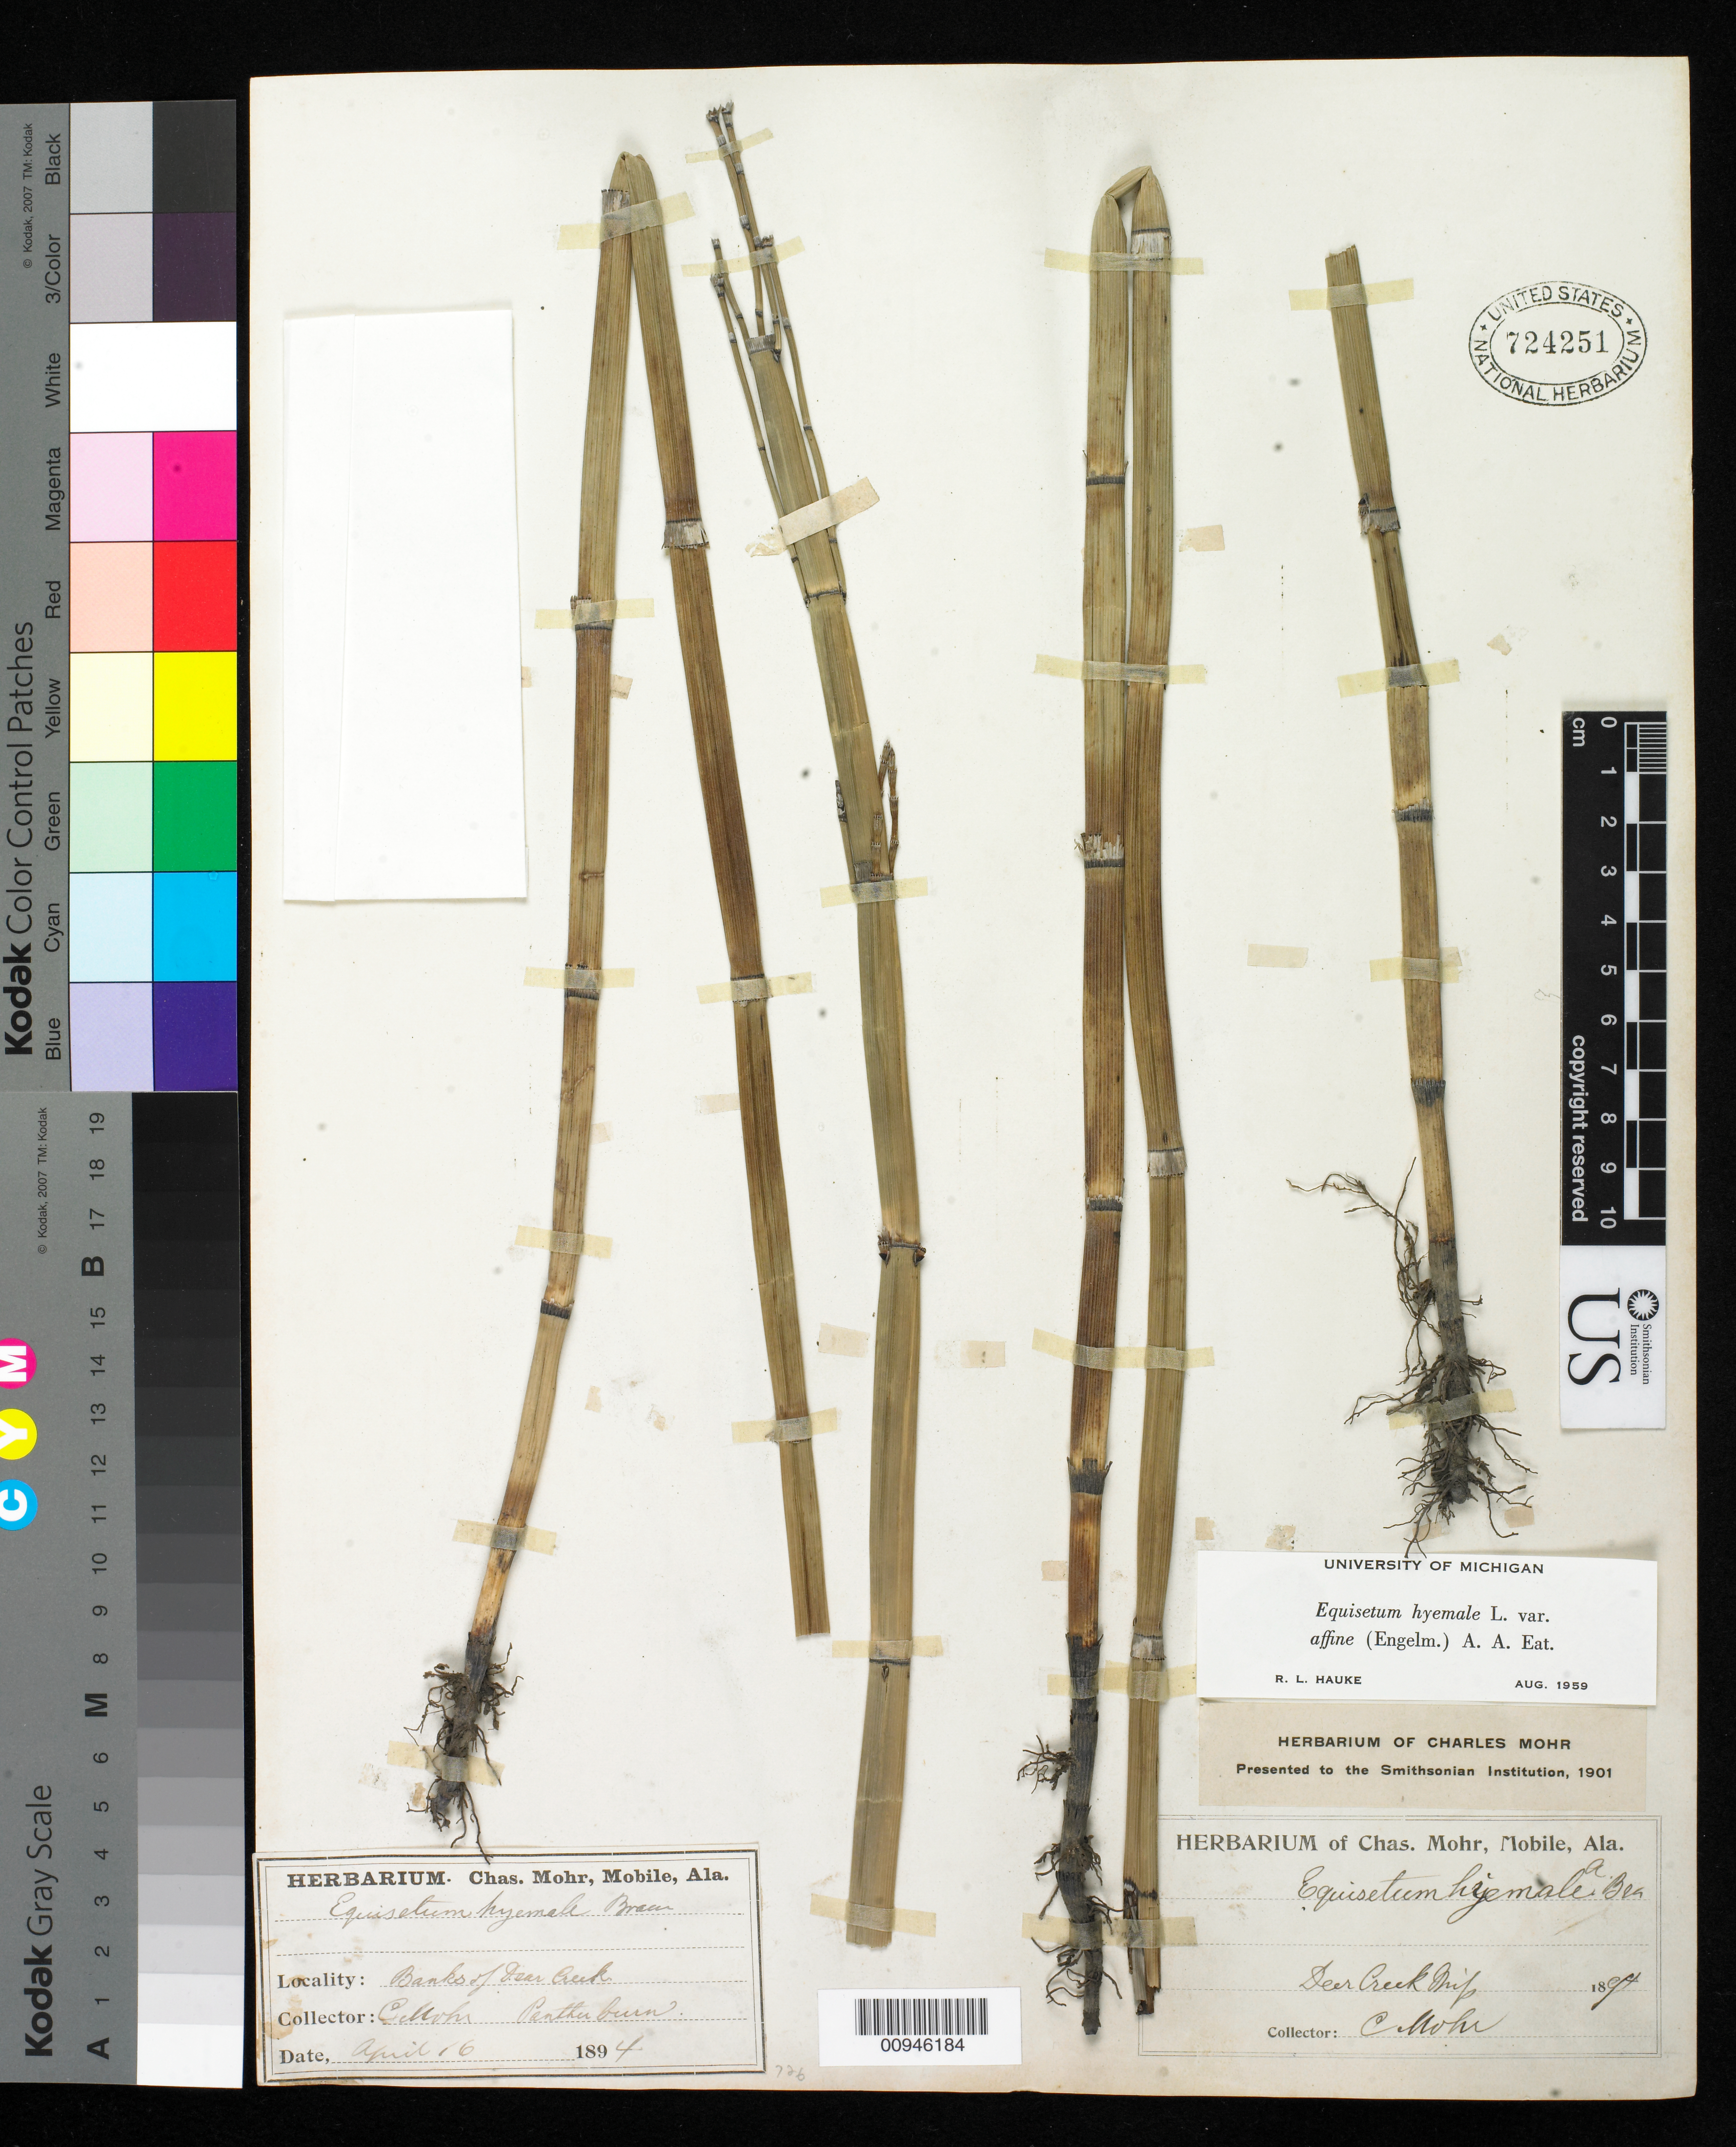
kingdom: Plantae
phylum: Tracheophyta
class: Polypodiopsida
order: Equisetales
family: Equisetaceae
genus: Equisetum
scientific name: Equisetum hyemale var. affine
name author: (Engelm.) A.A. Eaton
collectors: C. T. Mohr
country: United States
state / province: Alabama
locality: Banks of Dear Creek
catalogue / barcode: US 724251